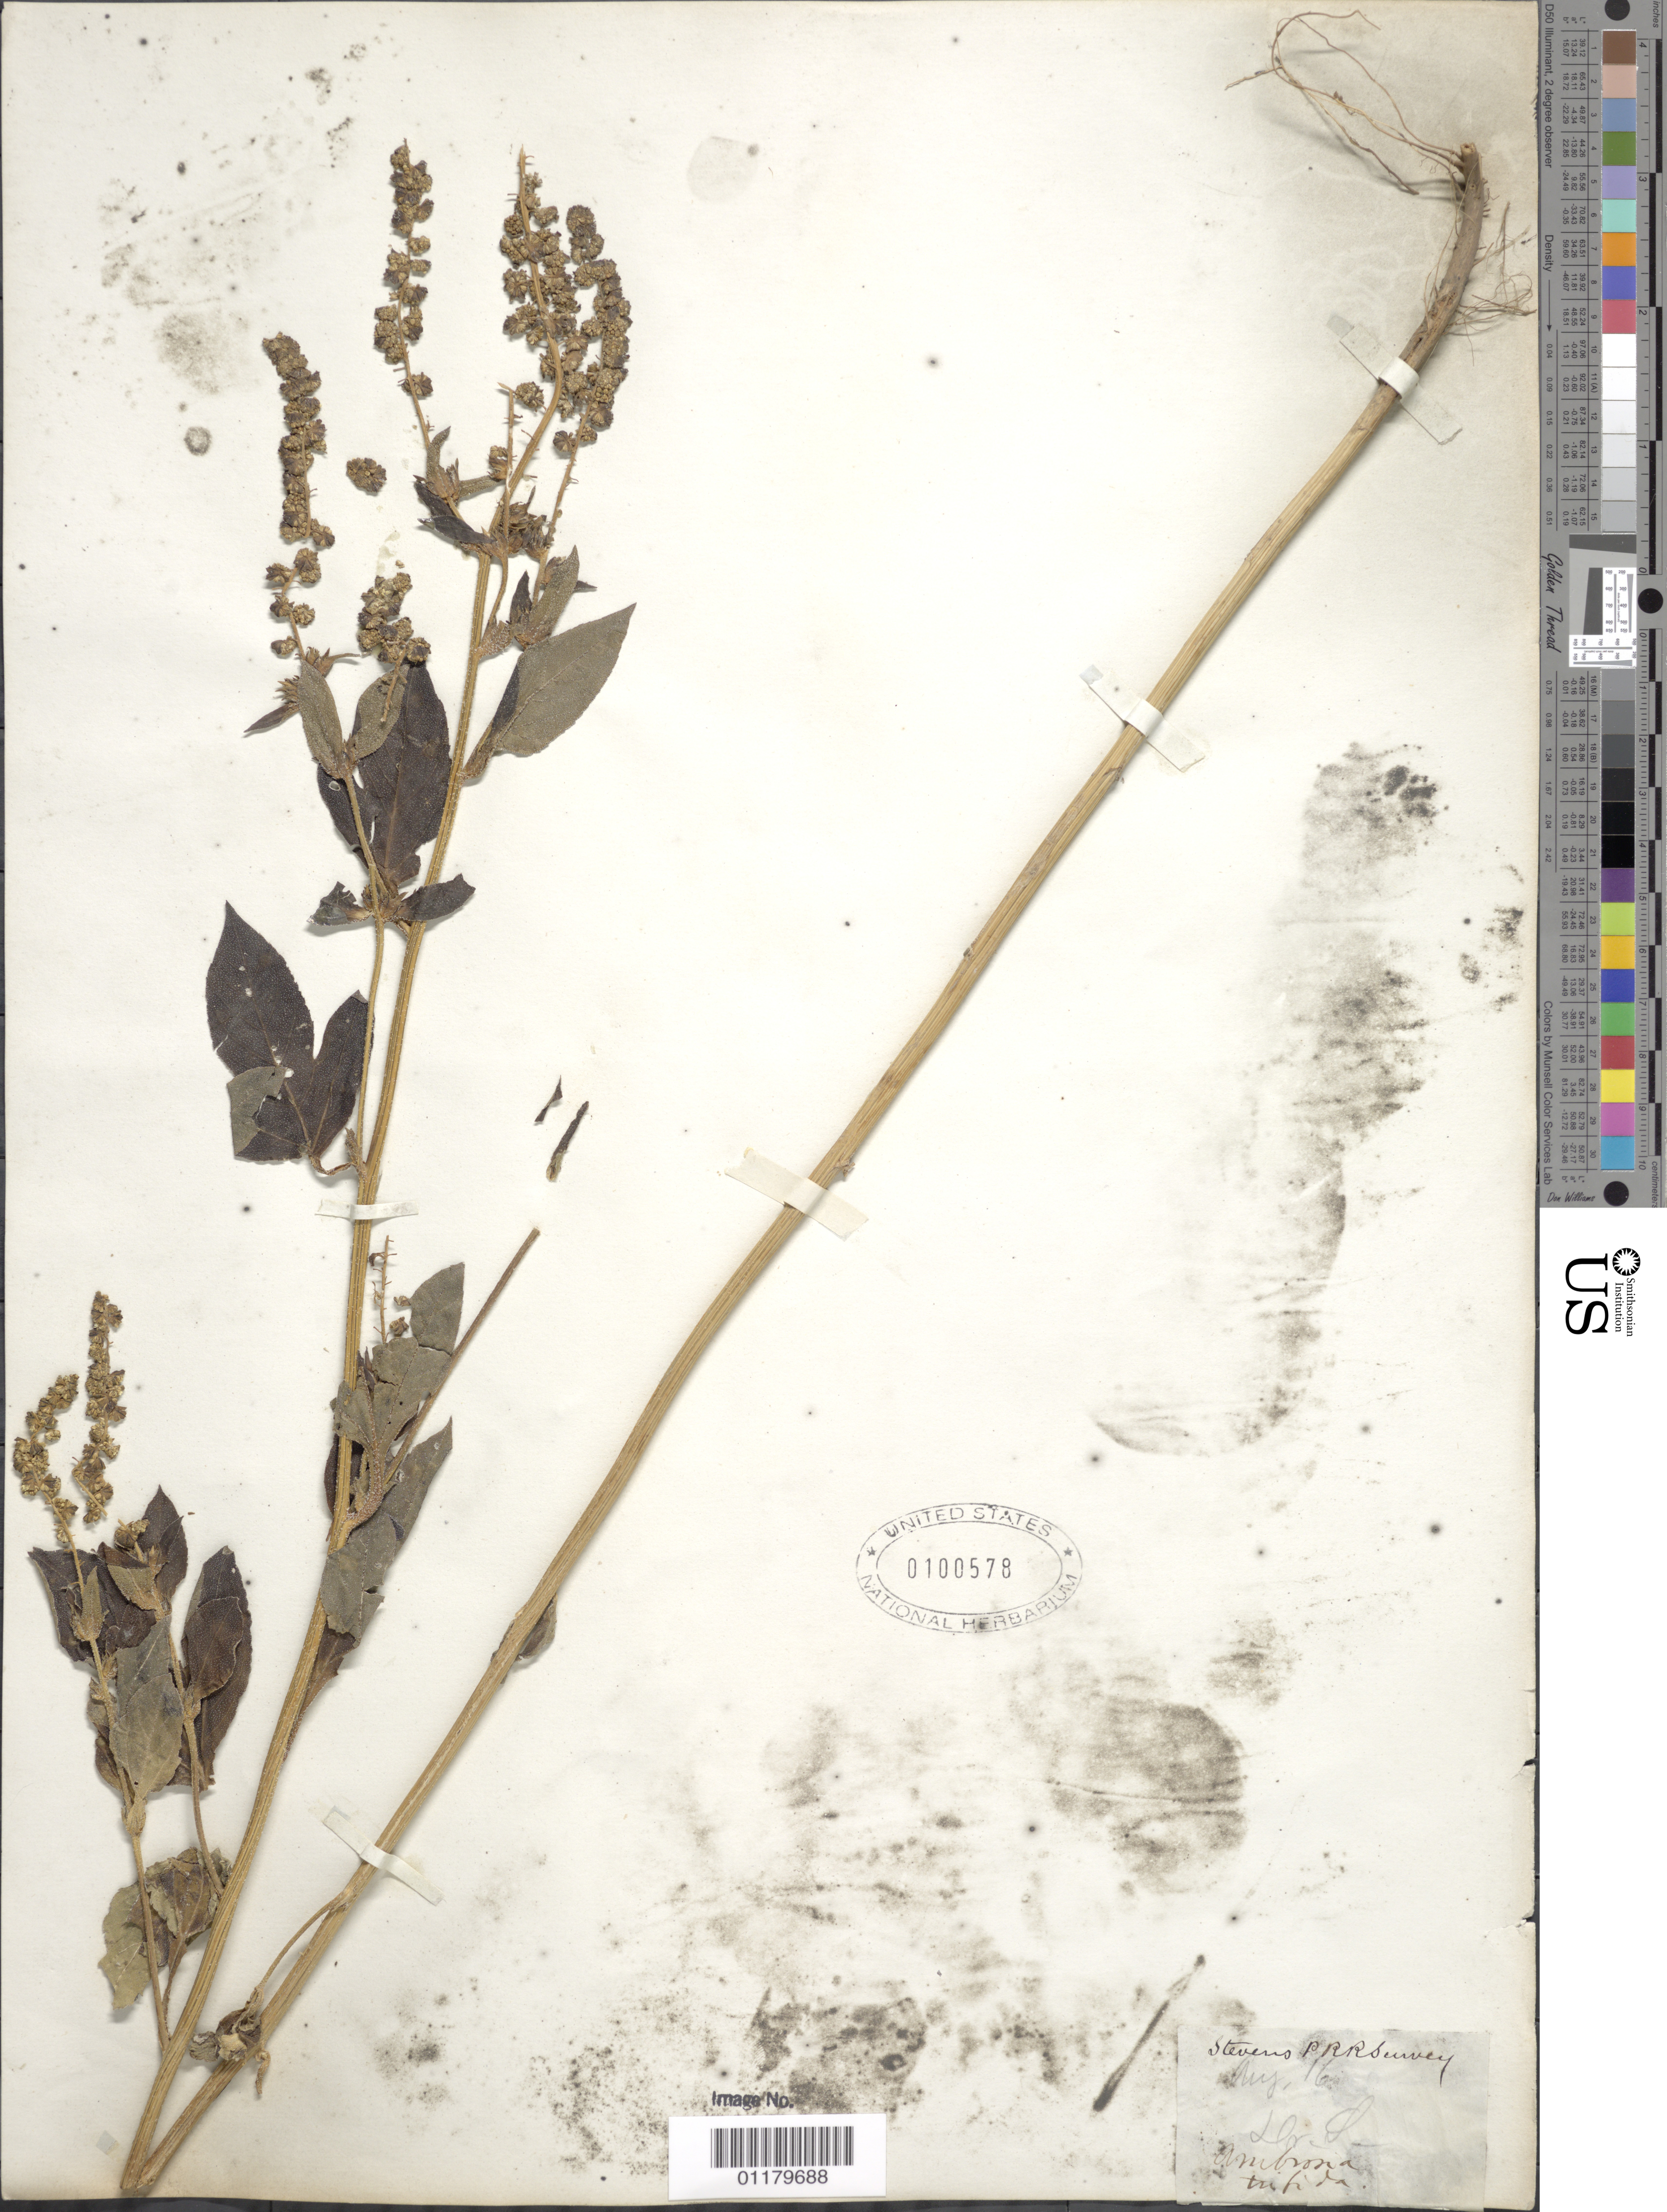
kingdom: Plantae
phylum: Tracheophyta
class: Magnoliopsida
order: Asterales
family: Asteraceae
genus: Ambrosia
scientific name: Ambrosia trifida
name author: L.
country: United States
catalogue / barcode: US 100578